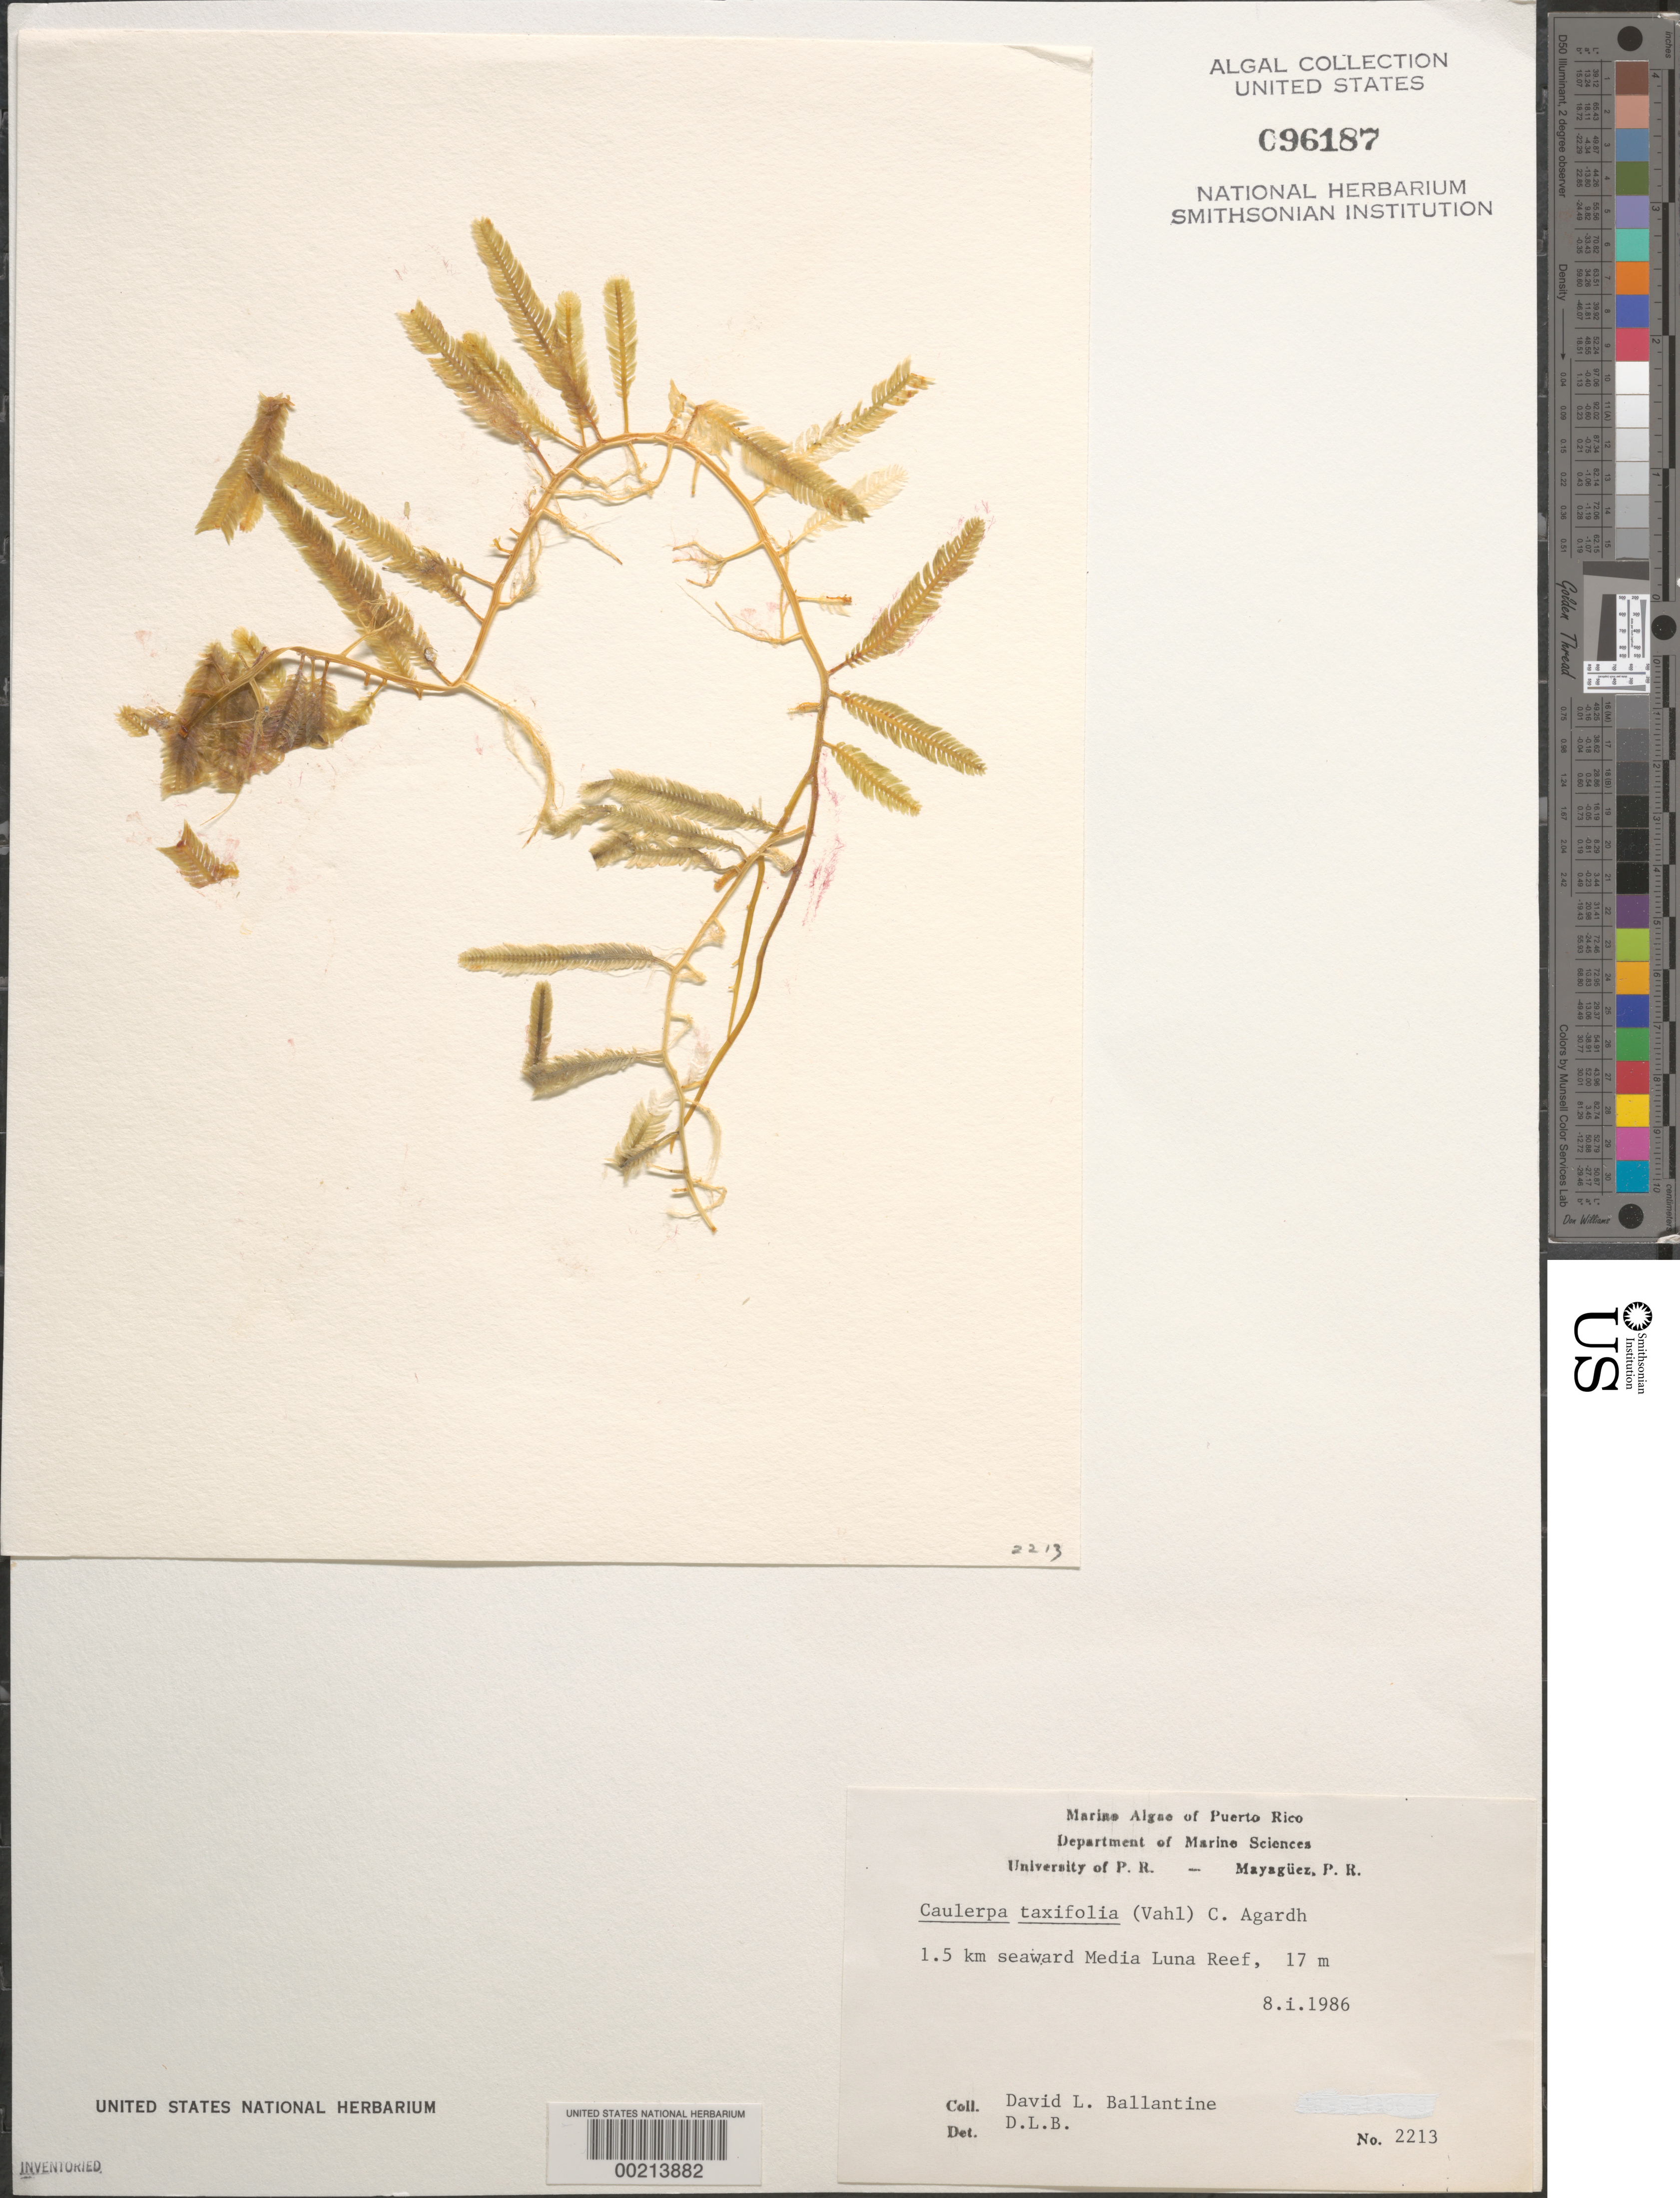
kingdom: Plantae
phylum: Chlorophyta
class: Ulvophyceae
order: Bryopsidales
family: Caulerpaceae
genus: Caulerpa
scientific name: Caulerpa taxifolia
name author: (M. Vahl) C. Agardh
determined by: Ballantine, D. L.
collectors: D.L. Ballantine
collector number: DLB 2213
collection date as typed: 08 Jan 1986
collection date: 1986-01-08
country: Puerto Rico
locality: Media Luna Reef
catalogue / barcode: US 96187